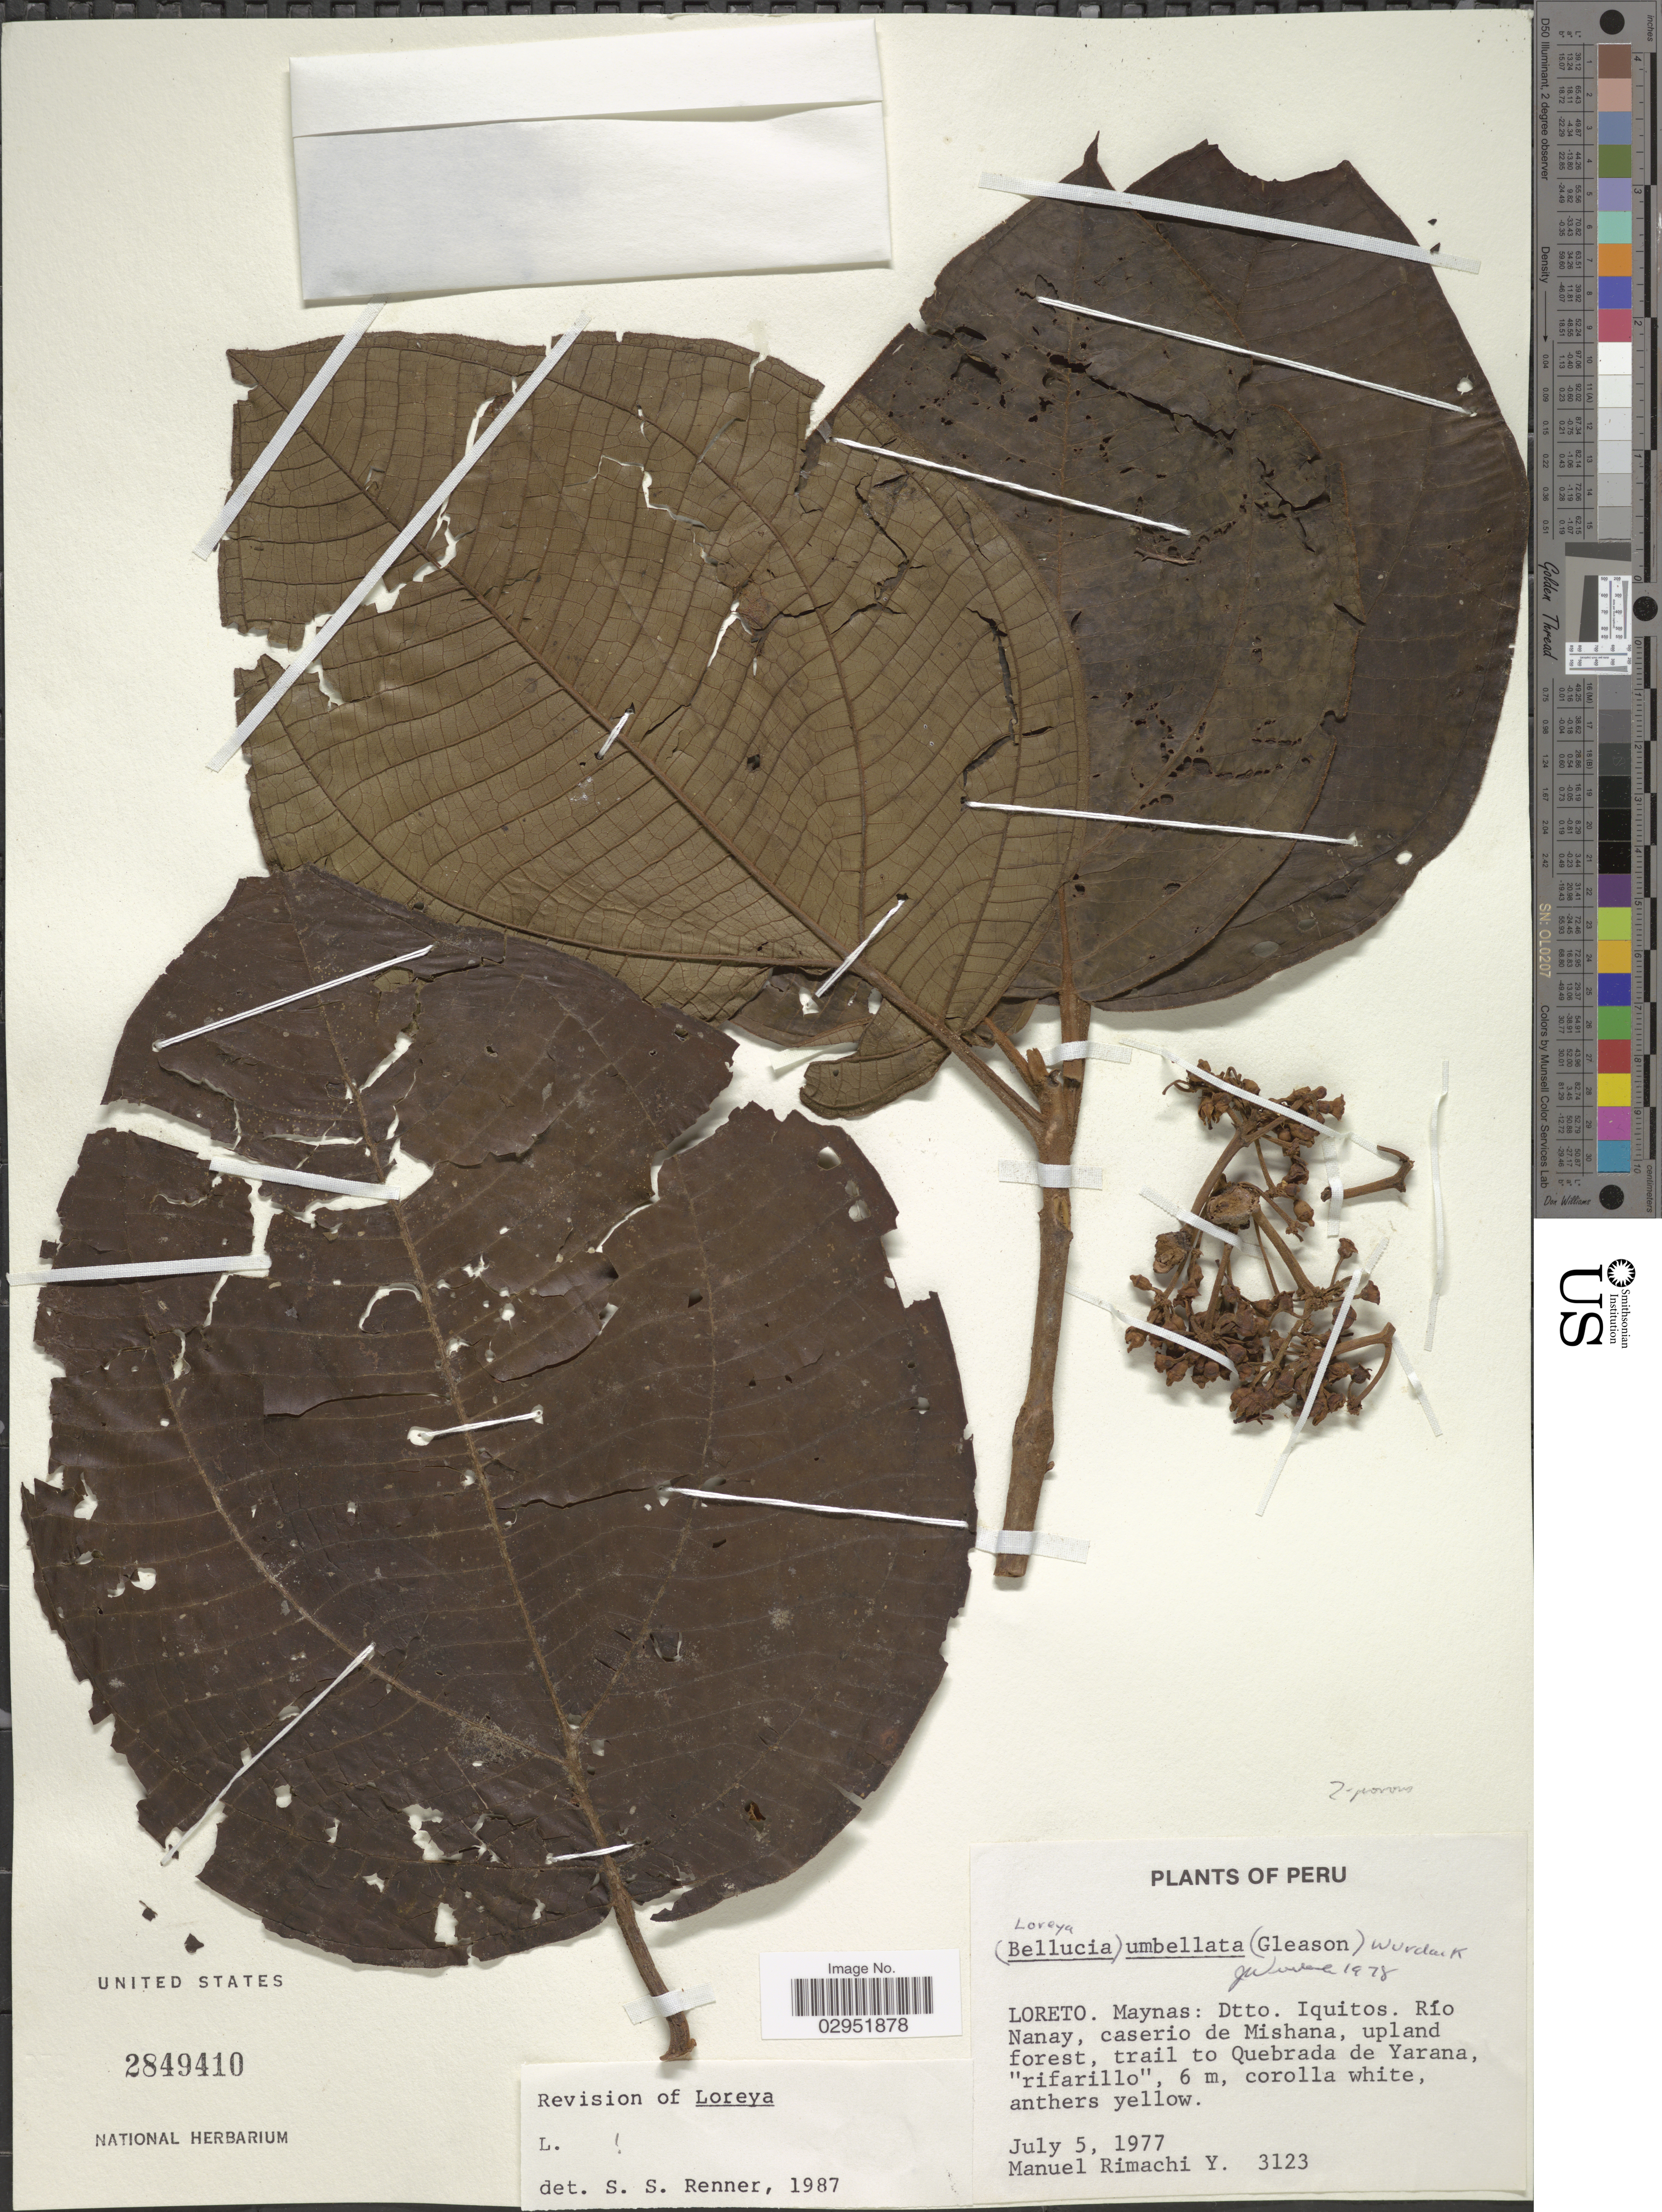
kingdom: Plantae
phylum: Tracheophyta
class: Magnoliopsida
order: Myrtales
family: Melastomataceae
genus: Bellucia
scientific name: Bellucia umbellata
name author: Gleason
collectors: M. Rimachi Y.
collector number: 3123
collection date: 1977-07-05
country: Peru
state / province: Loreto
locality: Maynas: Dtto. Iquitos. Río Nanay, caserio de Mishana, upland forest, trail to Quebrada de Yarana.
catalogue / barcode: US 2849410